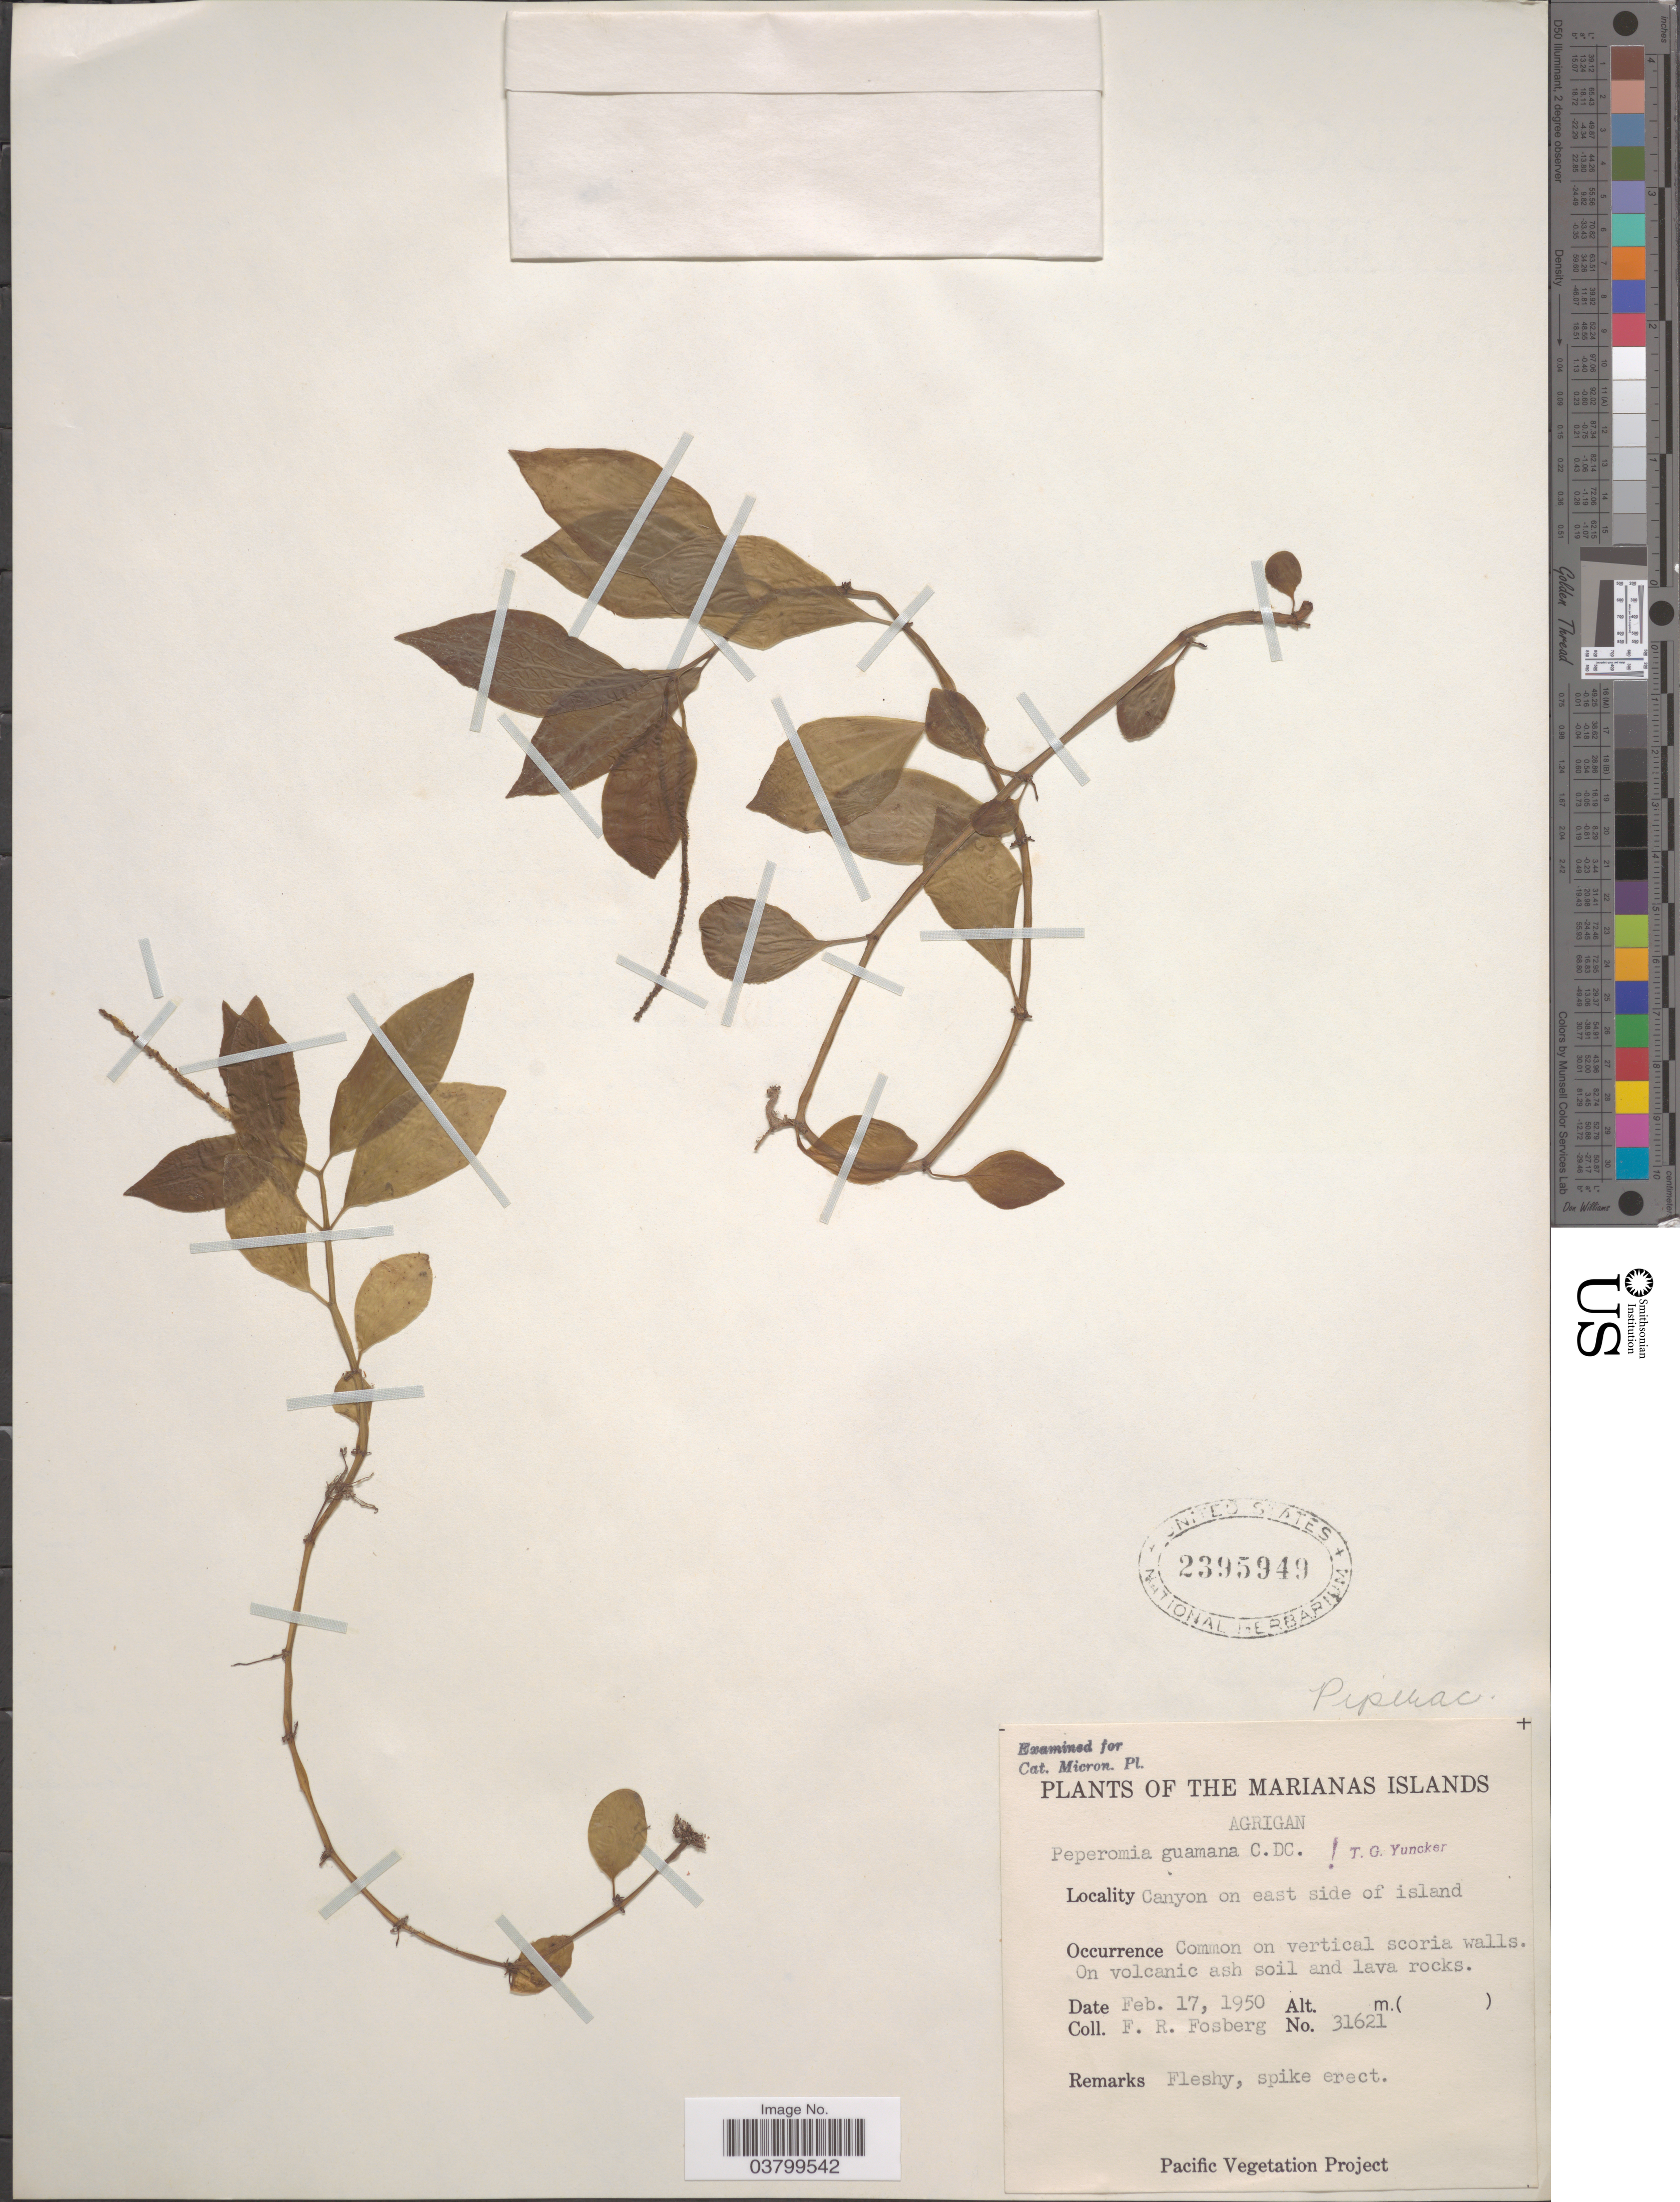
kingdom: Plantae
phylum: Tracheophyta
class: Magnoliopsida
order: Piperales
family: Piperaceae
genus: Peperomia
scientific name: Peperomia mariannensis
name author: C. DC.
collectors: F. R. Fosberg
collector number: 31621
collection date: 1950-02-17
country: Northern Mariana Islands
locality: The Marianas Islands. Agrigan. Canyon on east side of island.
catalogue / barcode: US 2395949